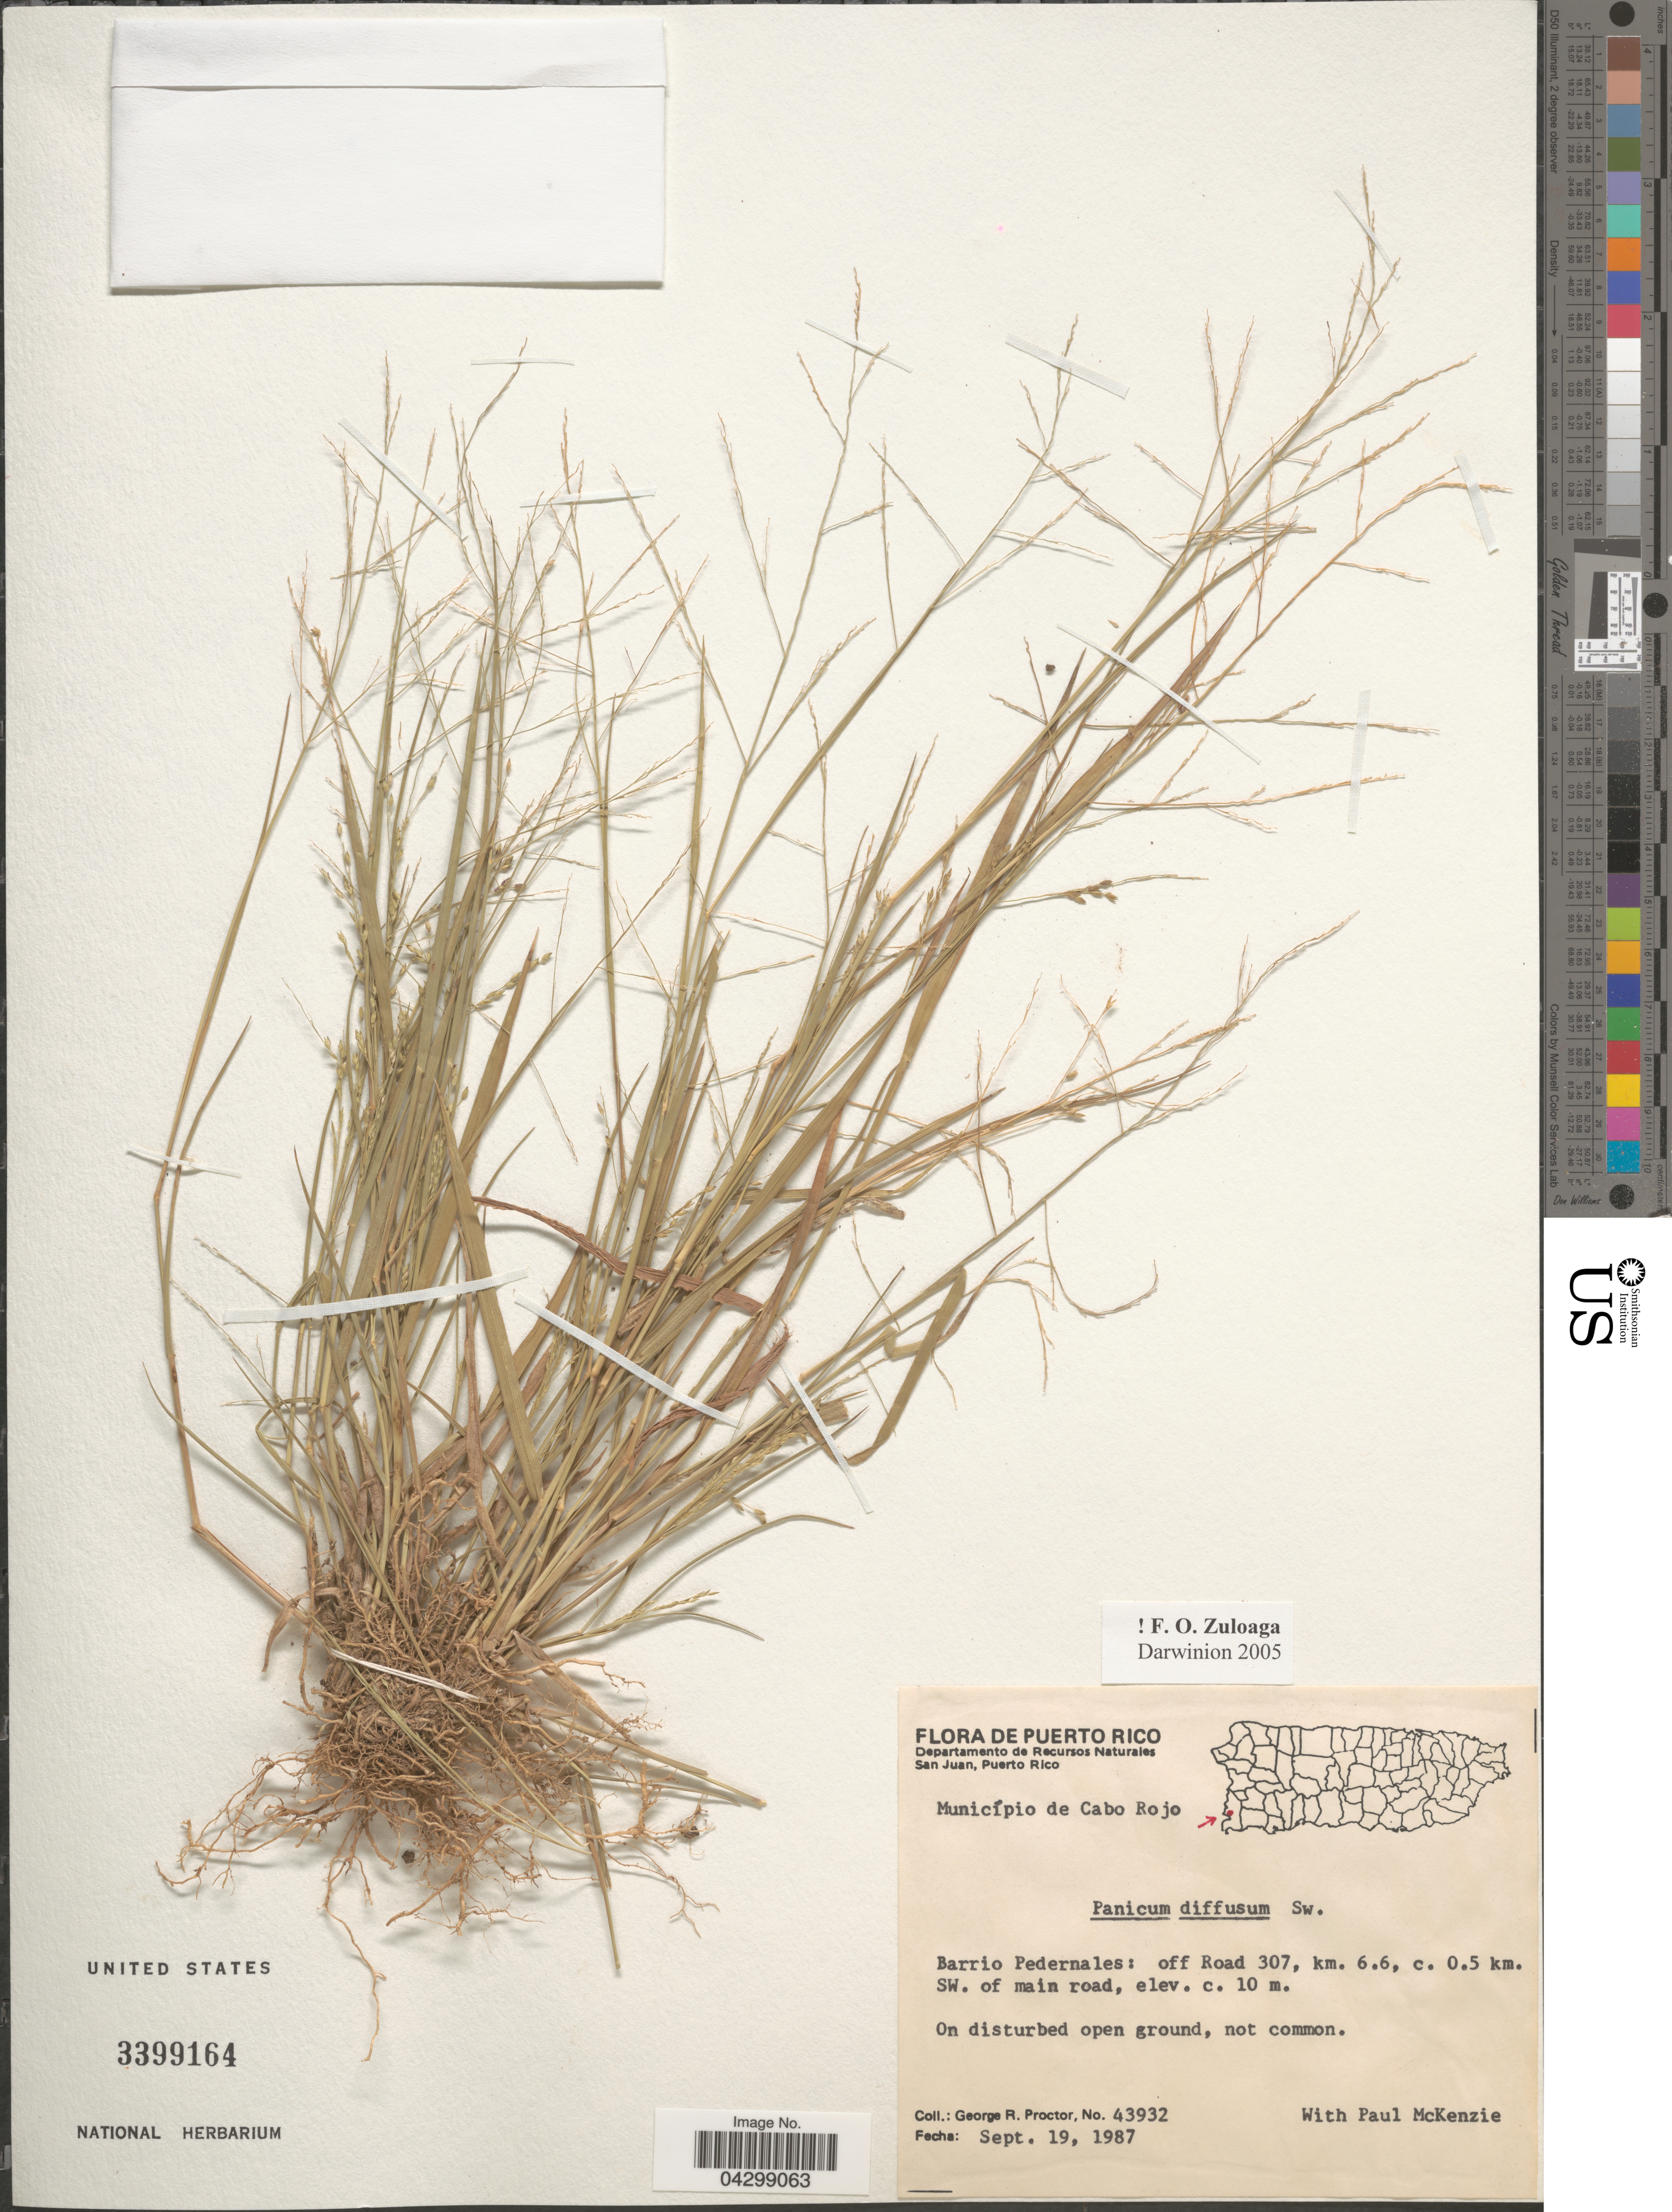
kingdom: Plantae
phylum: Tracheophyta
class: Liliopsida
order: Poales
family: Poaceae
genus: Panicum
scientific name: Panicum diffusum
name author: Sw.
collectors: G. R. Proctor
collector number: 43932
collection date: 1987-09-19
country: Puerto Rico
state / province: Çabo Rojo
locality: Município de Cabo Rojo. Barrio Pedernales: off Road 307, km 6.6, c. 0.5 km. SW. of main road.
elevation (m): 10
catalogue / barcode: US 3399164